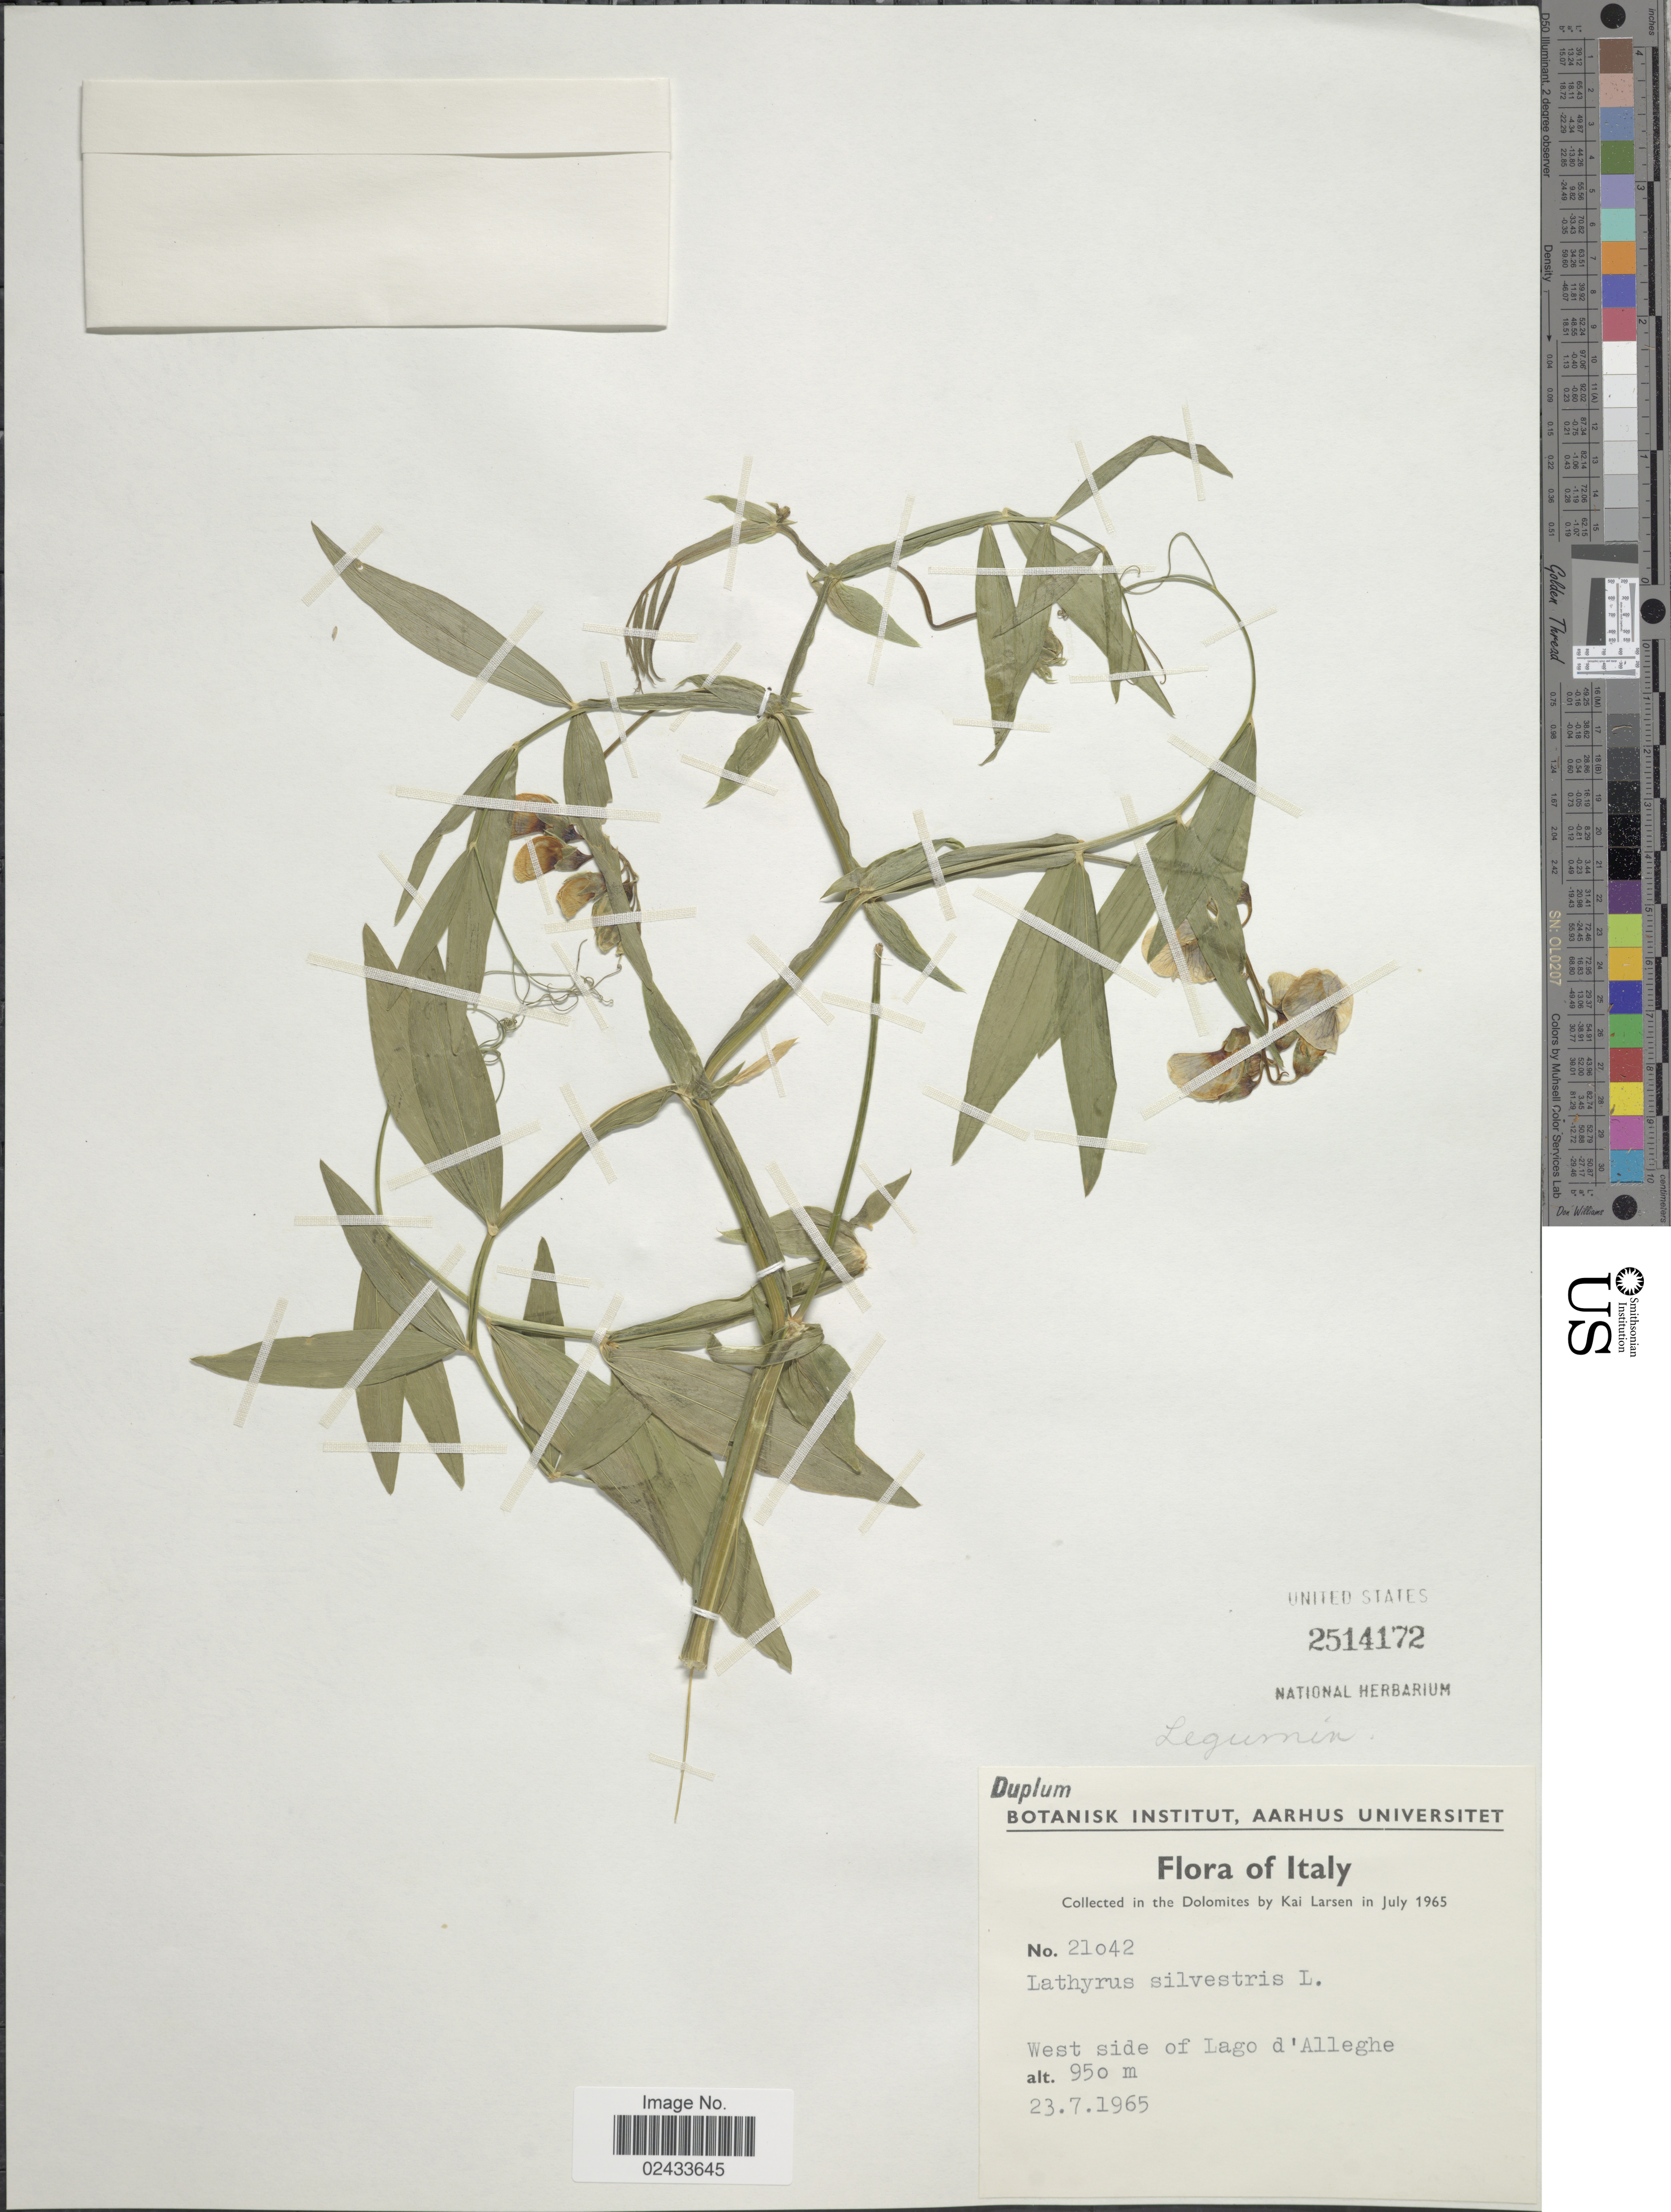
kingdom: Plantae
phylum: Tracheophyta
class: Magnoliopsida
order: Fabales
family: Fabaceae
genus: Lathyrus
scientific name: Lathyrus sylvestris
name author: L.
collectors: K. Larsen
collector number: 21042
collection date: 1965-07-23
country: Italy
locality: West side of Lago d'Alleghe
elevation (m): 950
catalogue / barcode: US 2514172